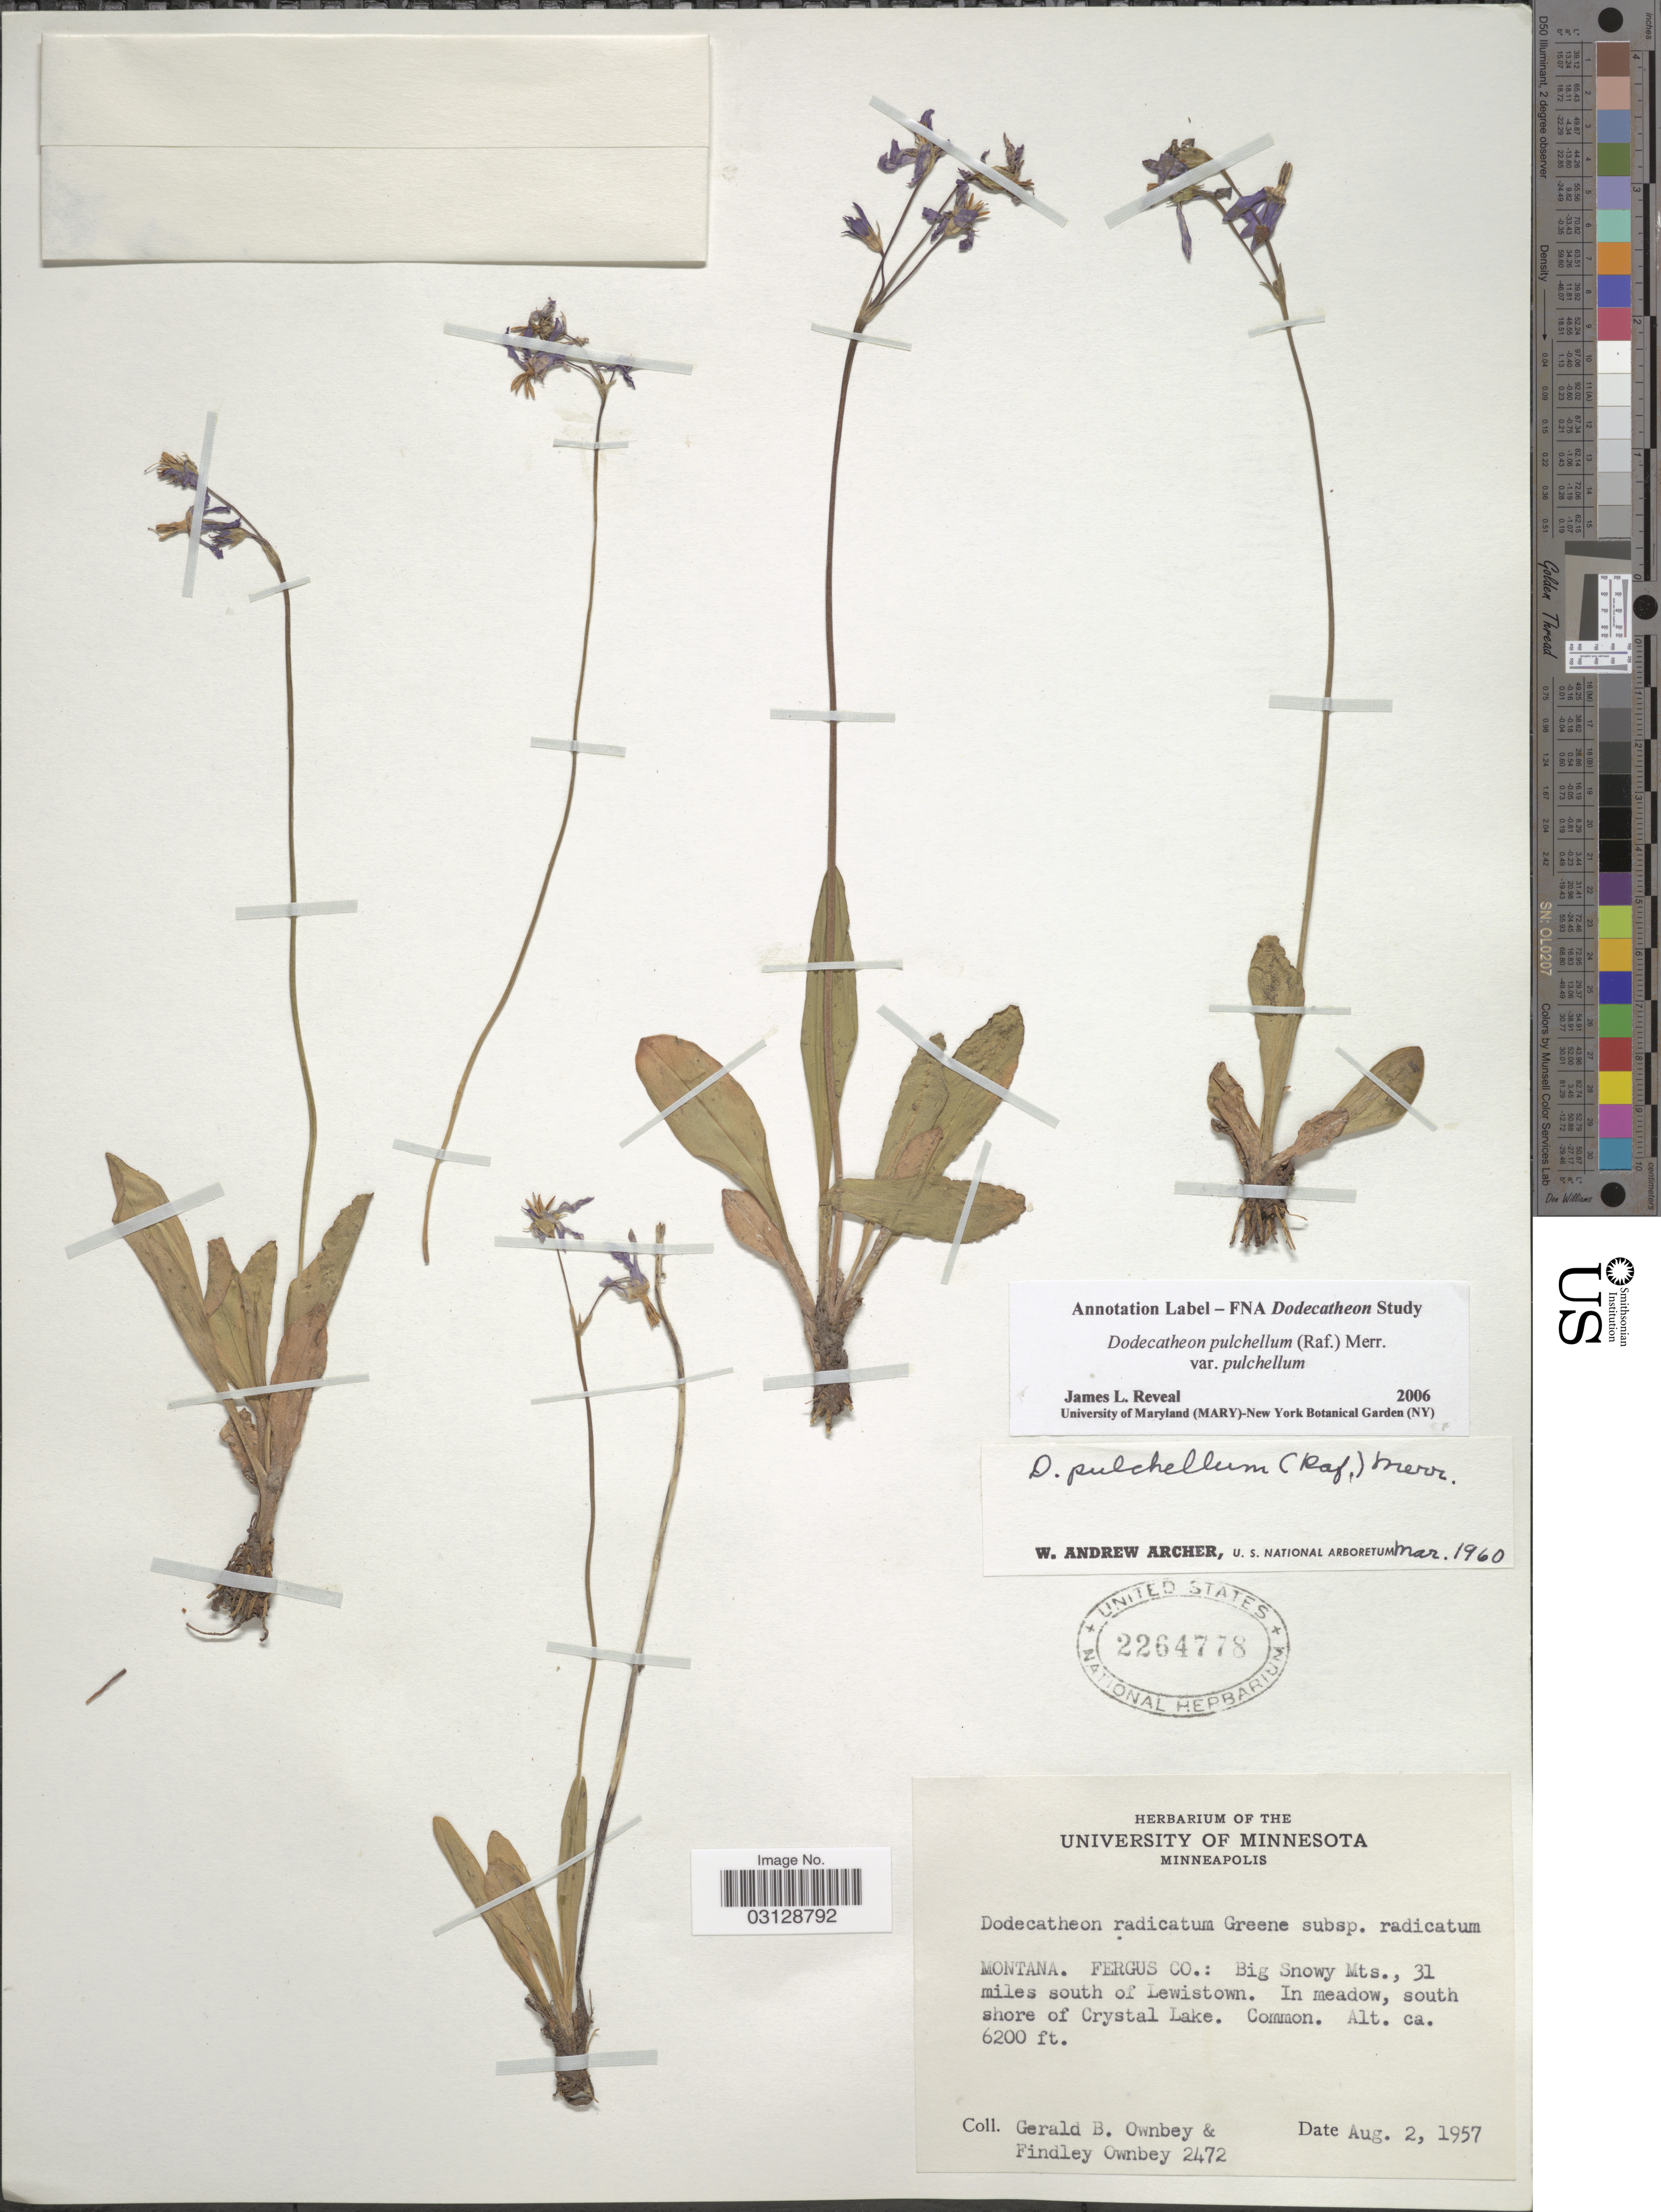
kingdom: Plantae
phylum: Tracheophyta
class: Magnoliopsida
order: Ericales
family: Primulaceae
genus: Dodecatheon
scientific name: Dodecatheon pulchellum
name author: (Raf.) Merr.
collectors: G. B. Ownbey & F. Ownbey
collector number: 2472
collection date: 1957-08-02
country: United States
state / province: Montana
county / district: Fergus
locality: Big Snowy Mts., 31 miles south of Lewistown. In meadow, south shore of Crystal Lake.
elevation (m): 1890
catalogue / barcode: US 2264778